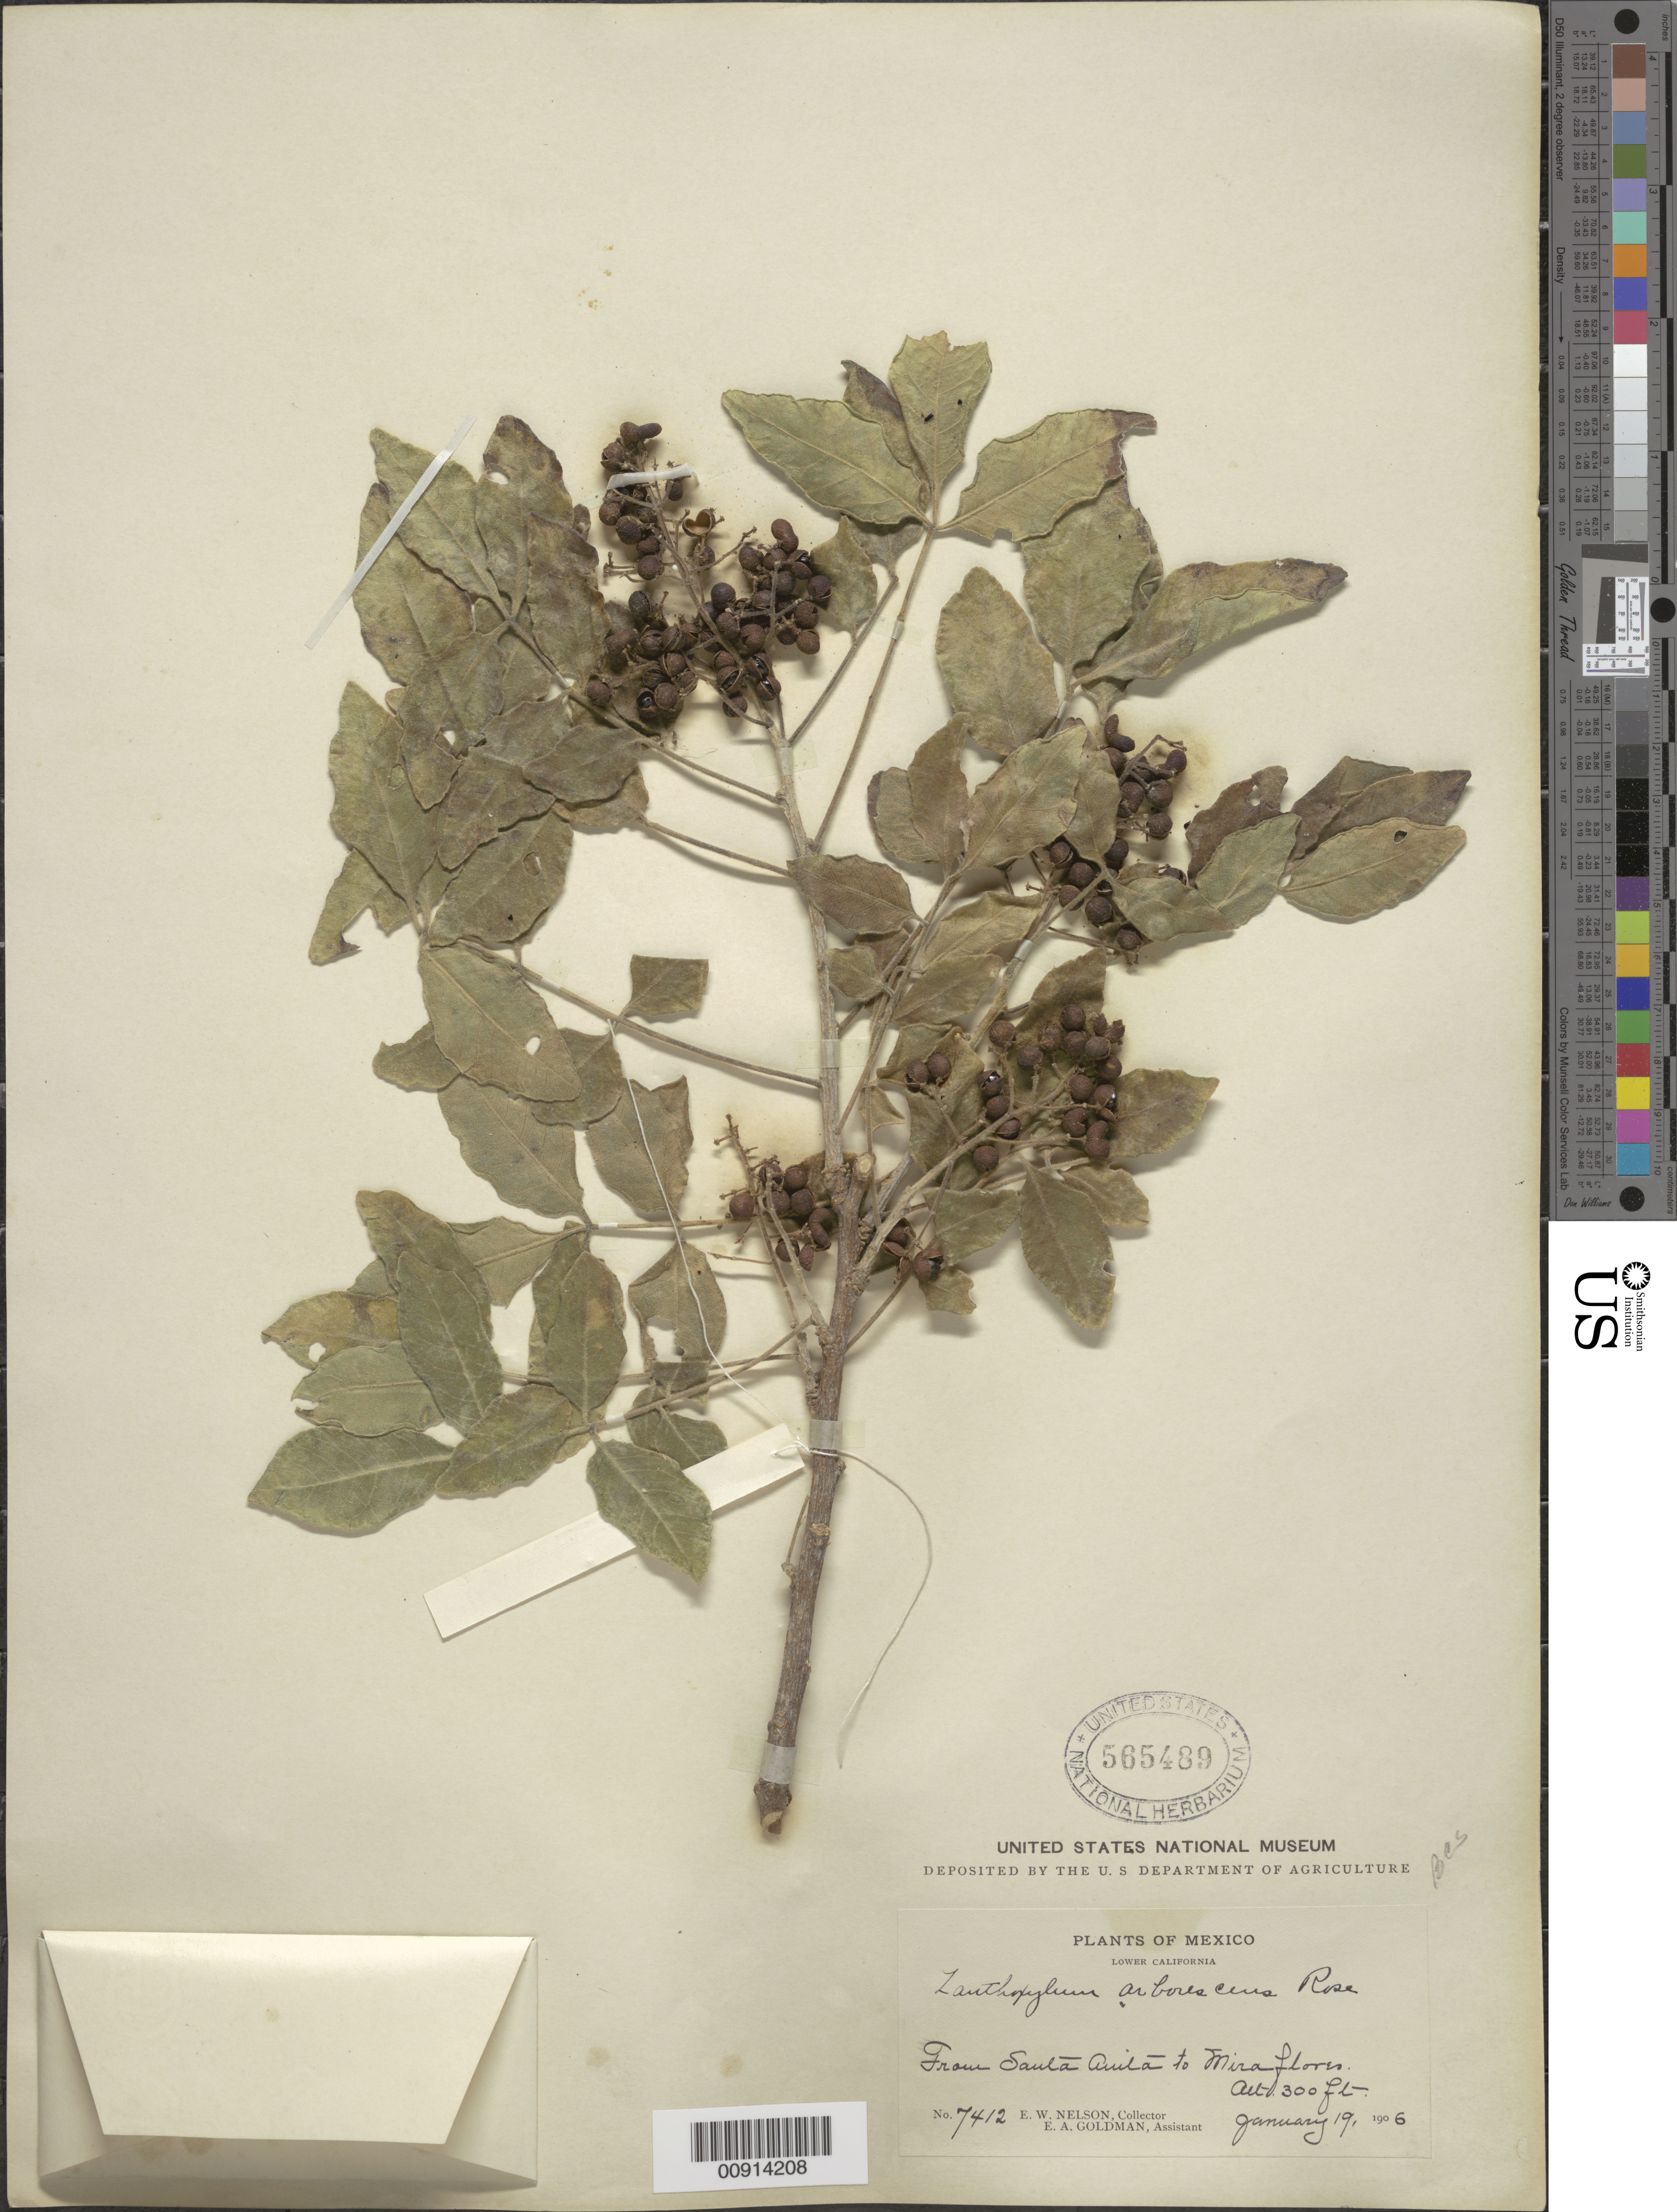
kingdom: Plantae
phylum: Tracheophyta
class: Magnoliopsida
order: Sapindales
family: Rutaceae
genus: Zanthoxylum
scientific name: Zanthoxylum arborescens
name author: Rose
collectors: E. W. Nelson & E. A. Goldman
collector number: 7412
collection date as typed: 19 Jan 1906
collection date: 1906-01-19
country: Mexico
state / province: Baja California Sur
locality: From Santa Anita to Miraflores.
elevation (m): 91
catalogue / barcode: US 565489